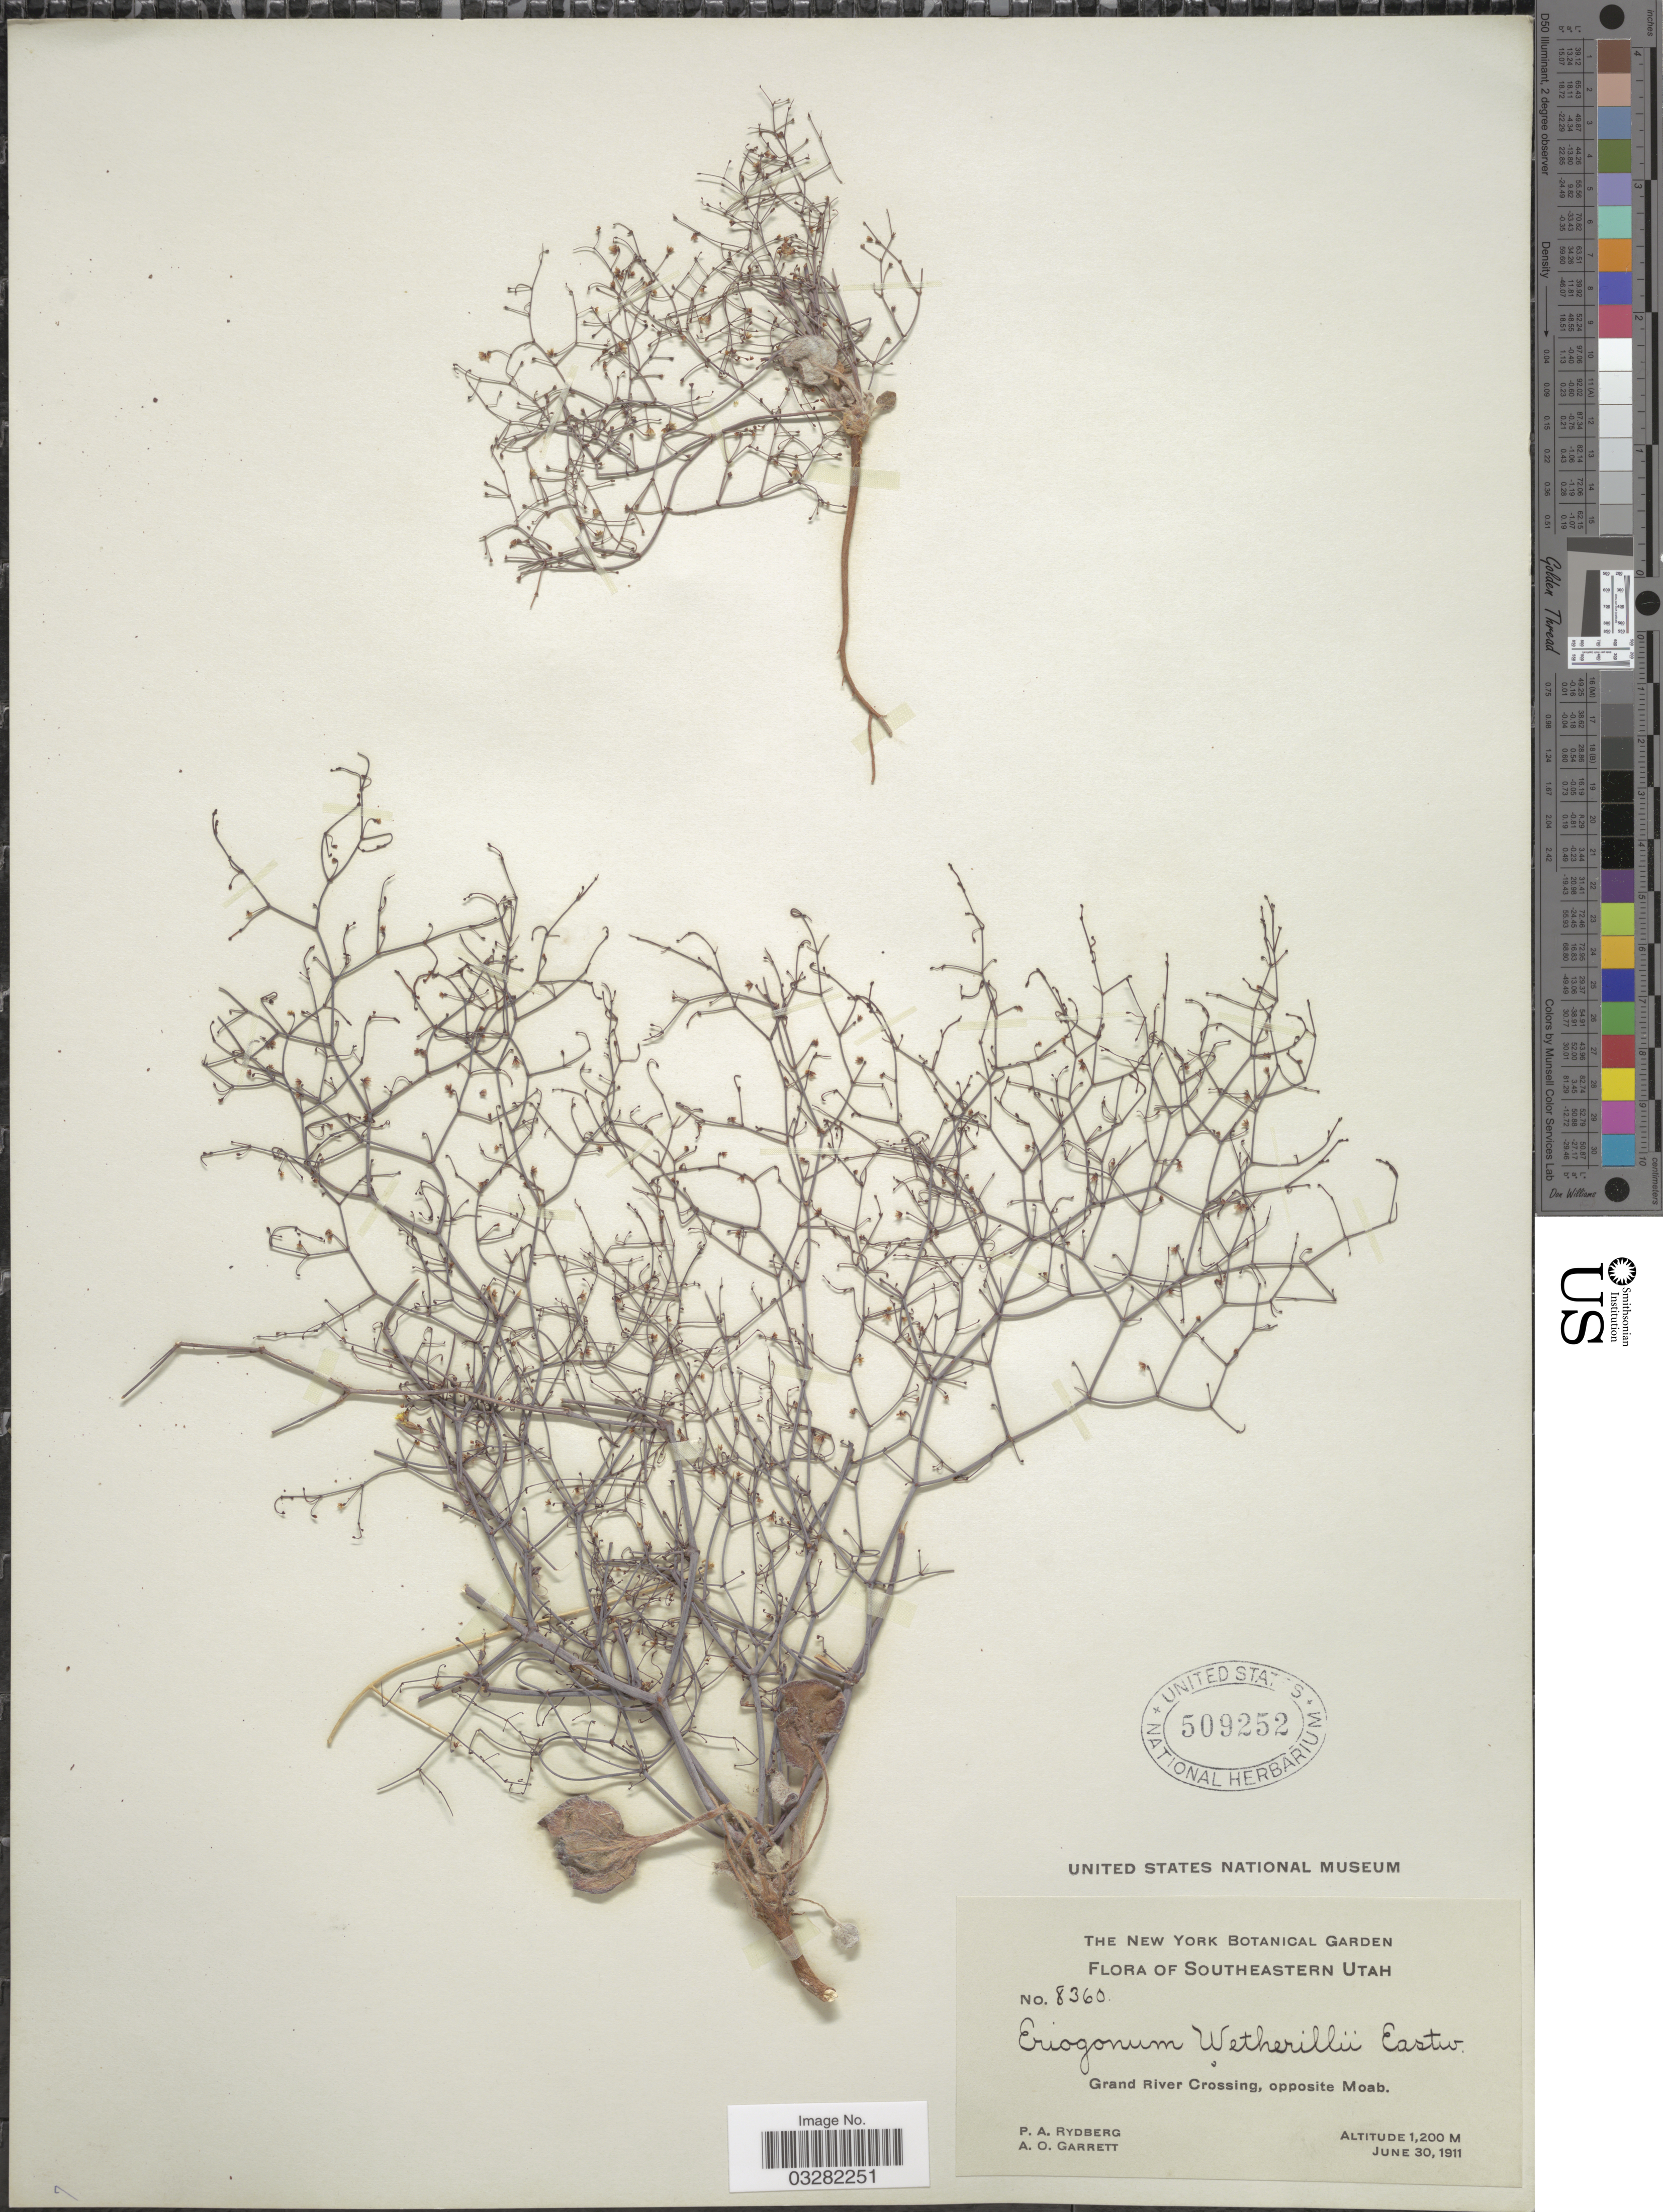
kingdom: Plantae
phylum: Tracheophyta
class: Magnoliopsida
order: Caryophyllales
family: Polygonaceae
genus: Eriogonum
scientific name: Eriogonum wetherillii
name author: Eastw.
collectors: P. A. Rydberg & A. O. Garrett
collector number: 8360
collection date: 1911-06-30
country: United States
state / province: Utah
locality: Southeastern Utah. Grand River Crossing, opposite Moab.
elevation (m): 1200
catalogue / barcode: US 509252